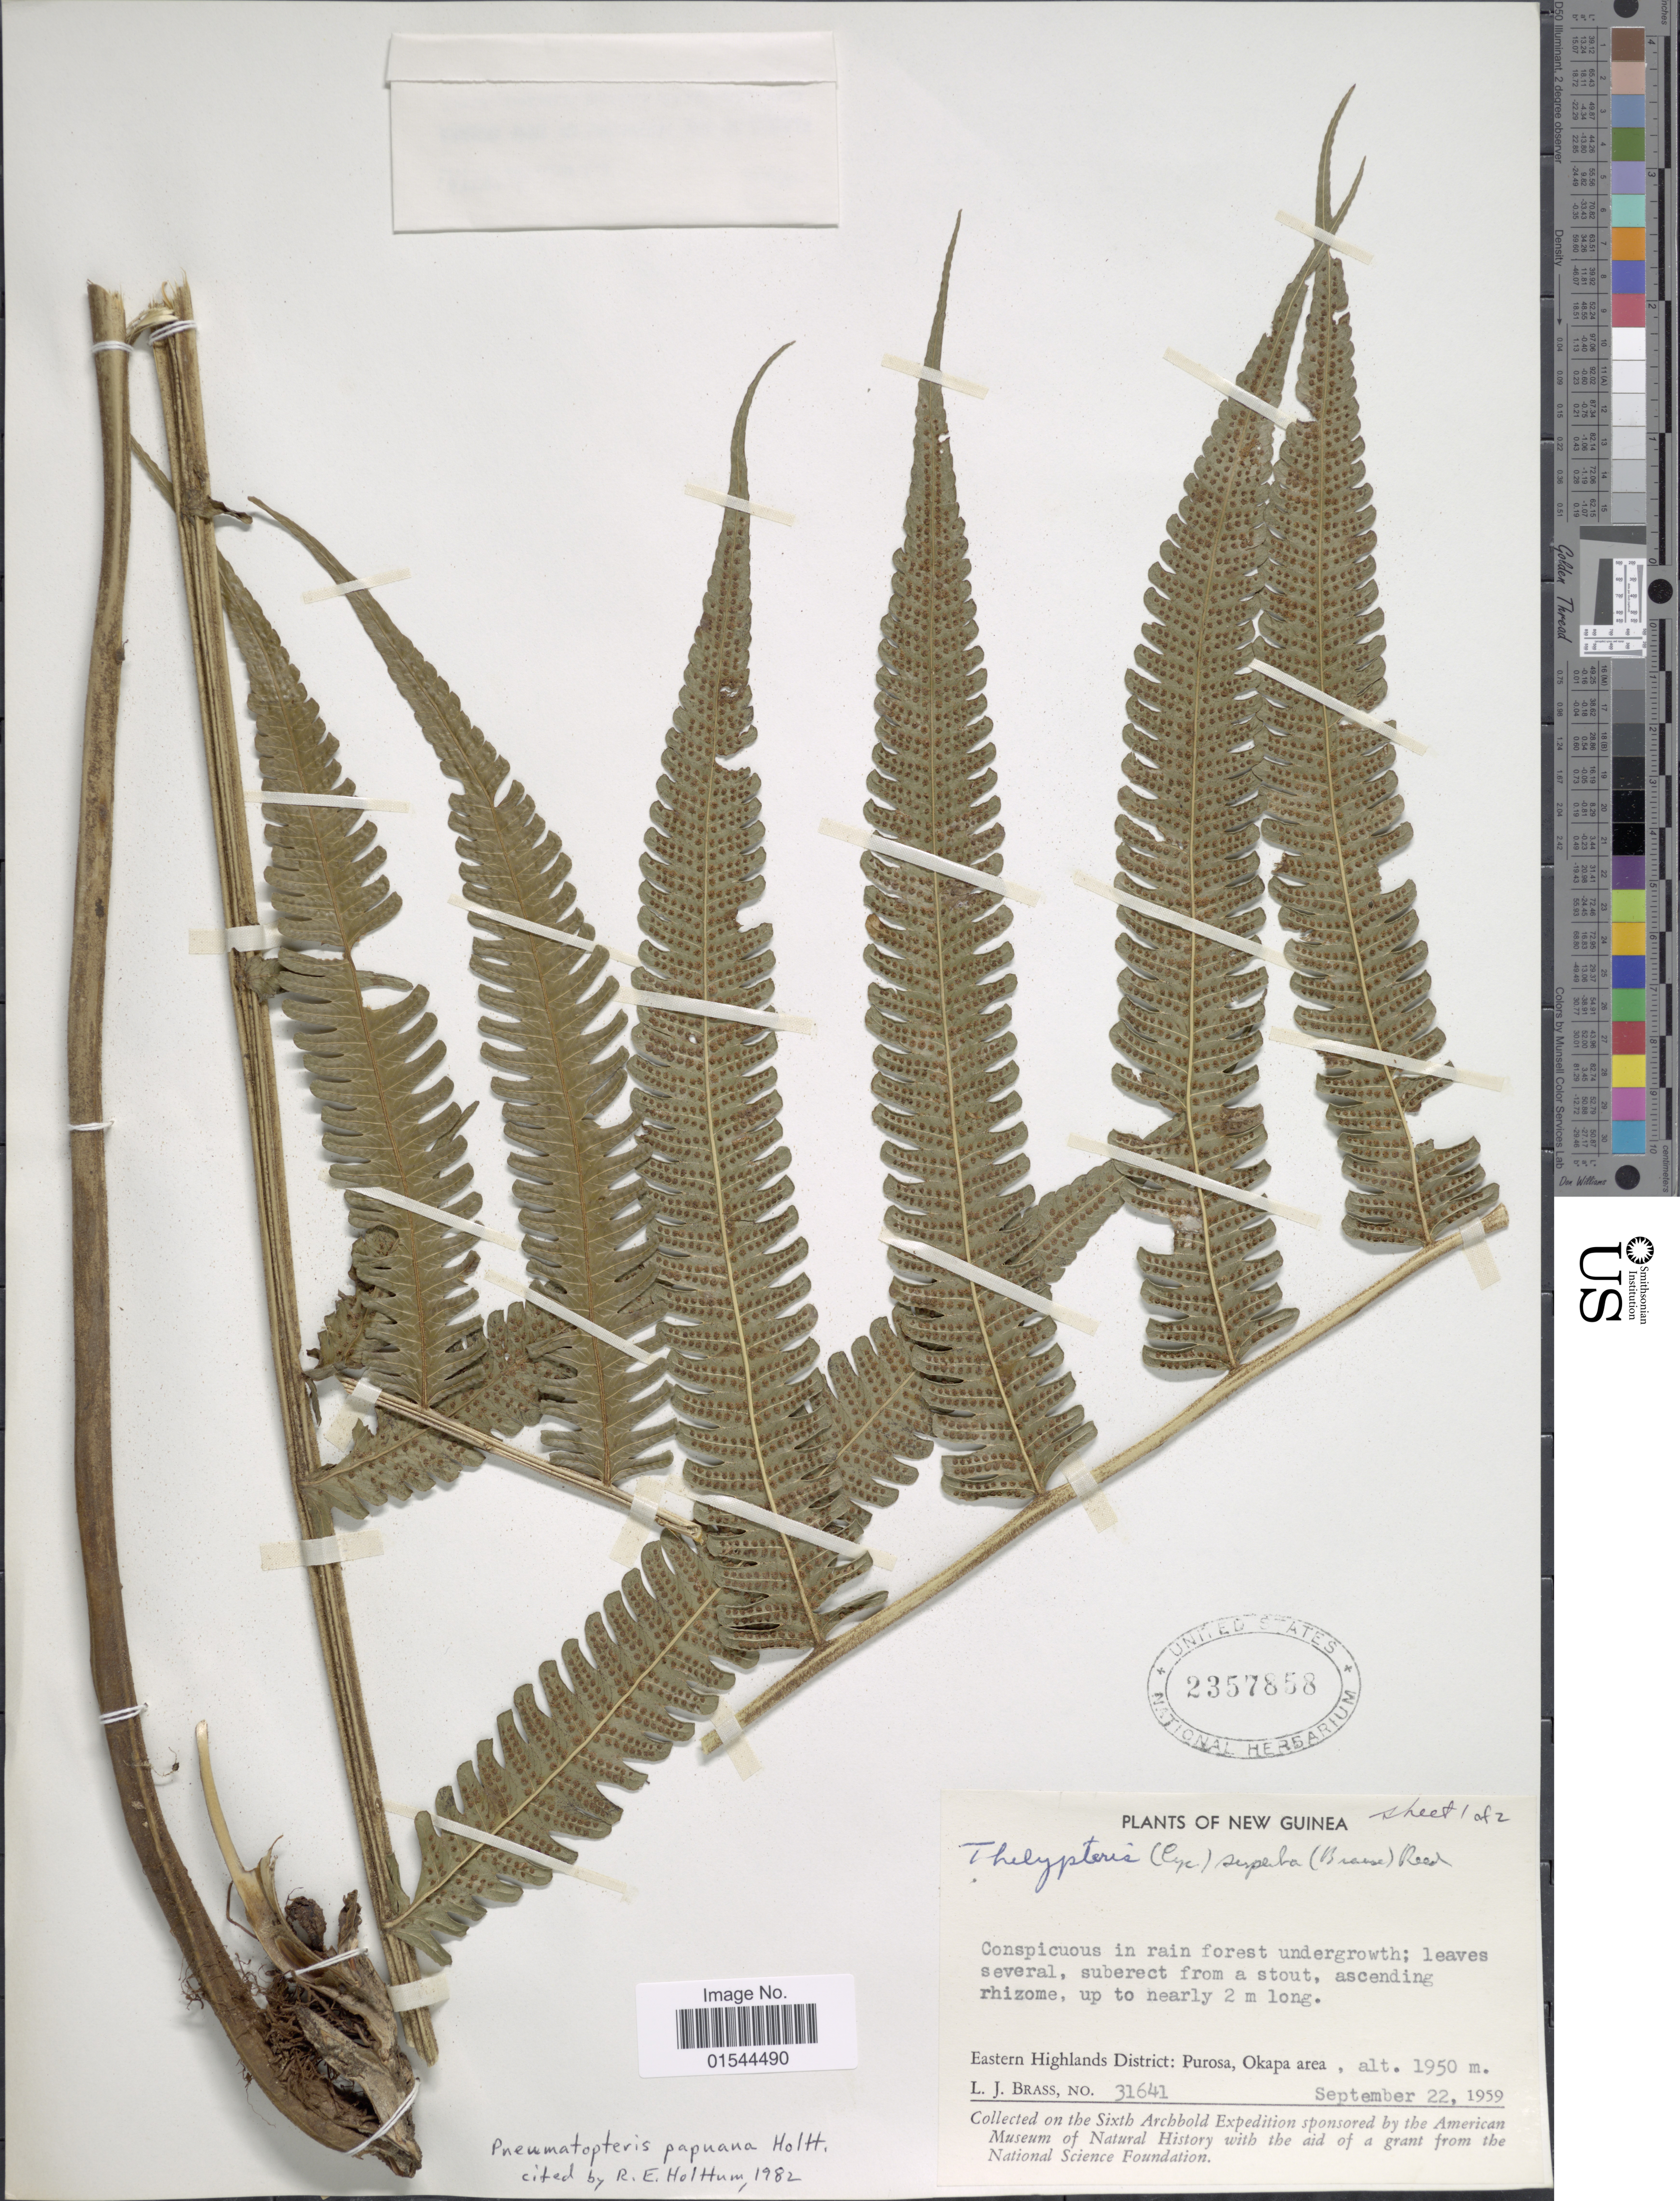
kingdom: Plantae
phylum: Tracheophyta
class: Polypodiopsida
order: Polypodiales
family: Thelypteridaceae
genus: Pneumatopteris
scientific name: Pneumatopteris papuana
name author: Holttum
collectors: L. J. Brass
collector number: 31641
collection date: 1959-09-22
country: Papua New Guinea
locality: New Guinea, Eastern Highlands District: Purosa, Okapa area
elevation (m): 1950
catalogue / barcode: US 2357858